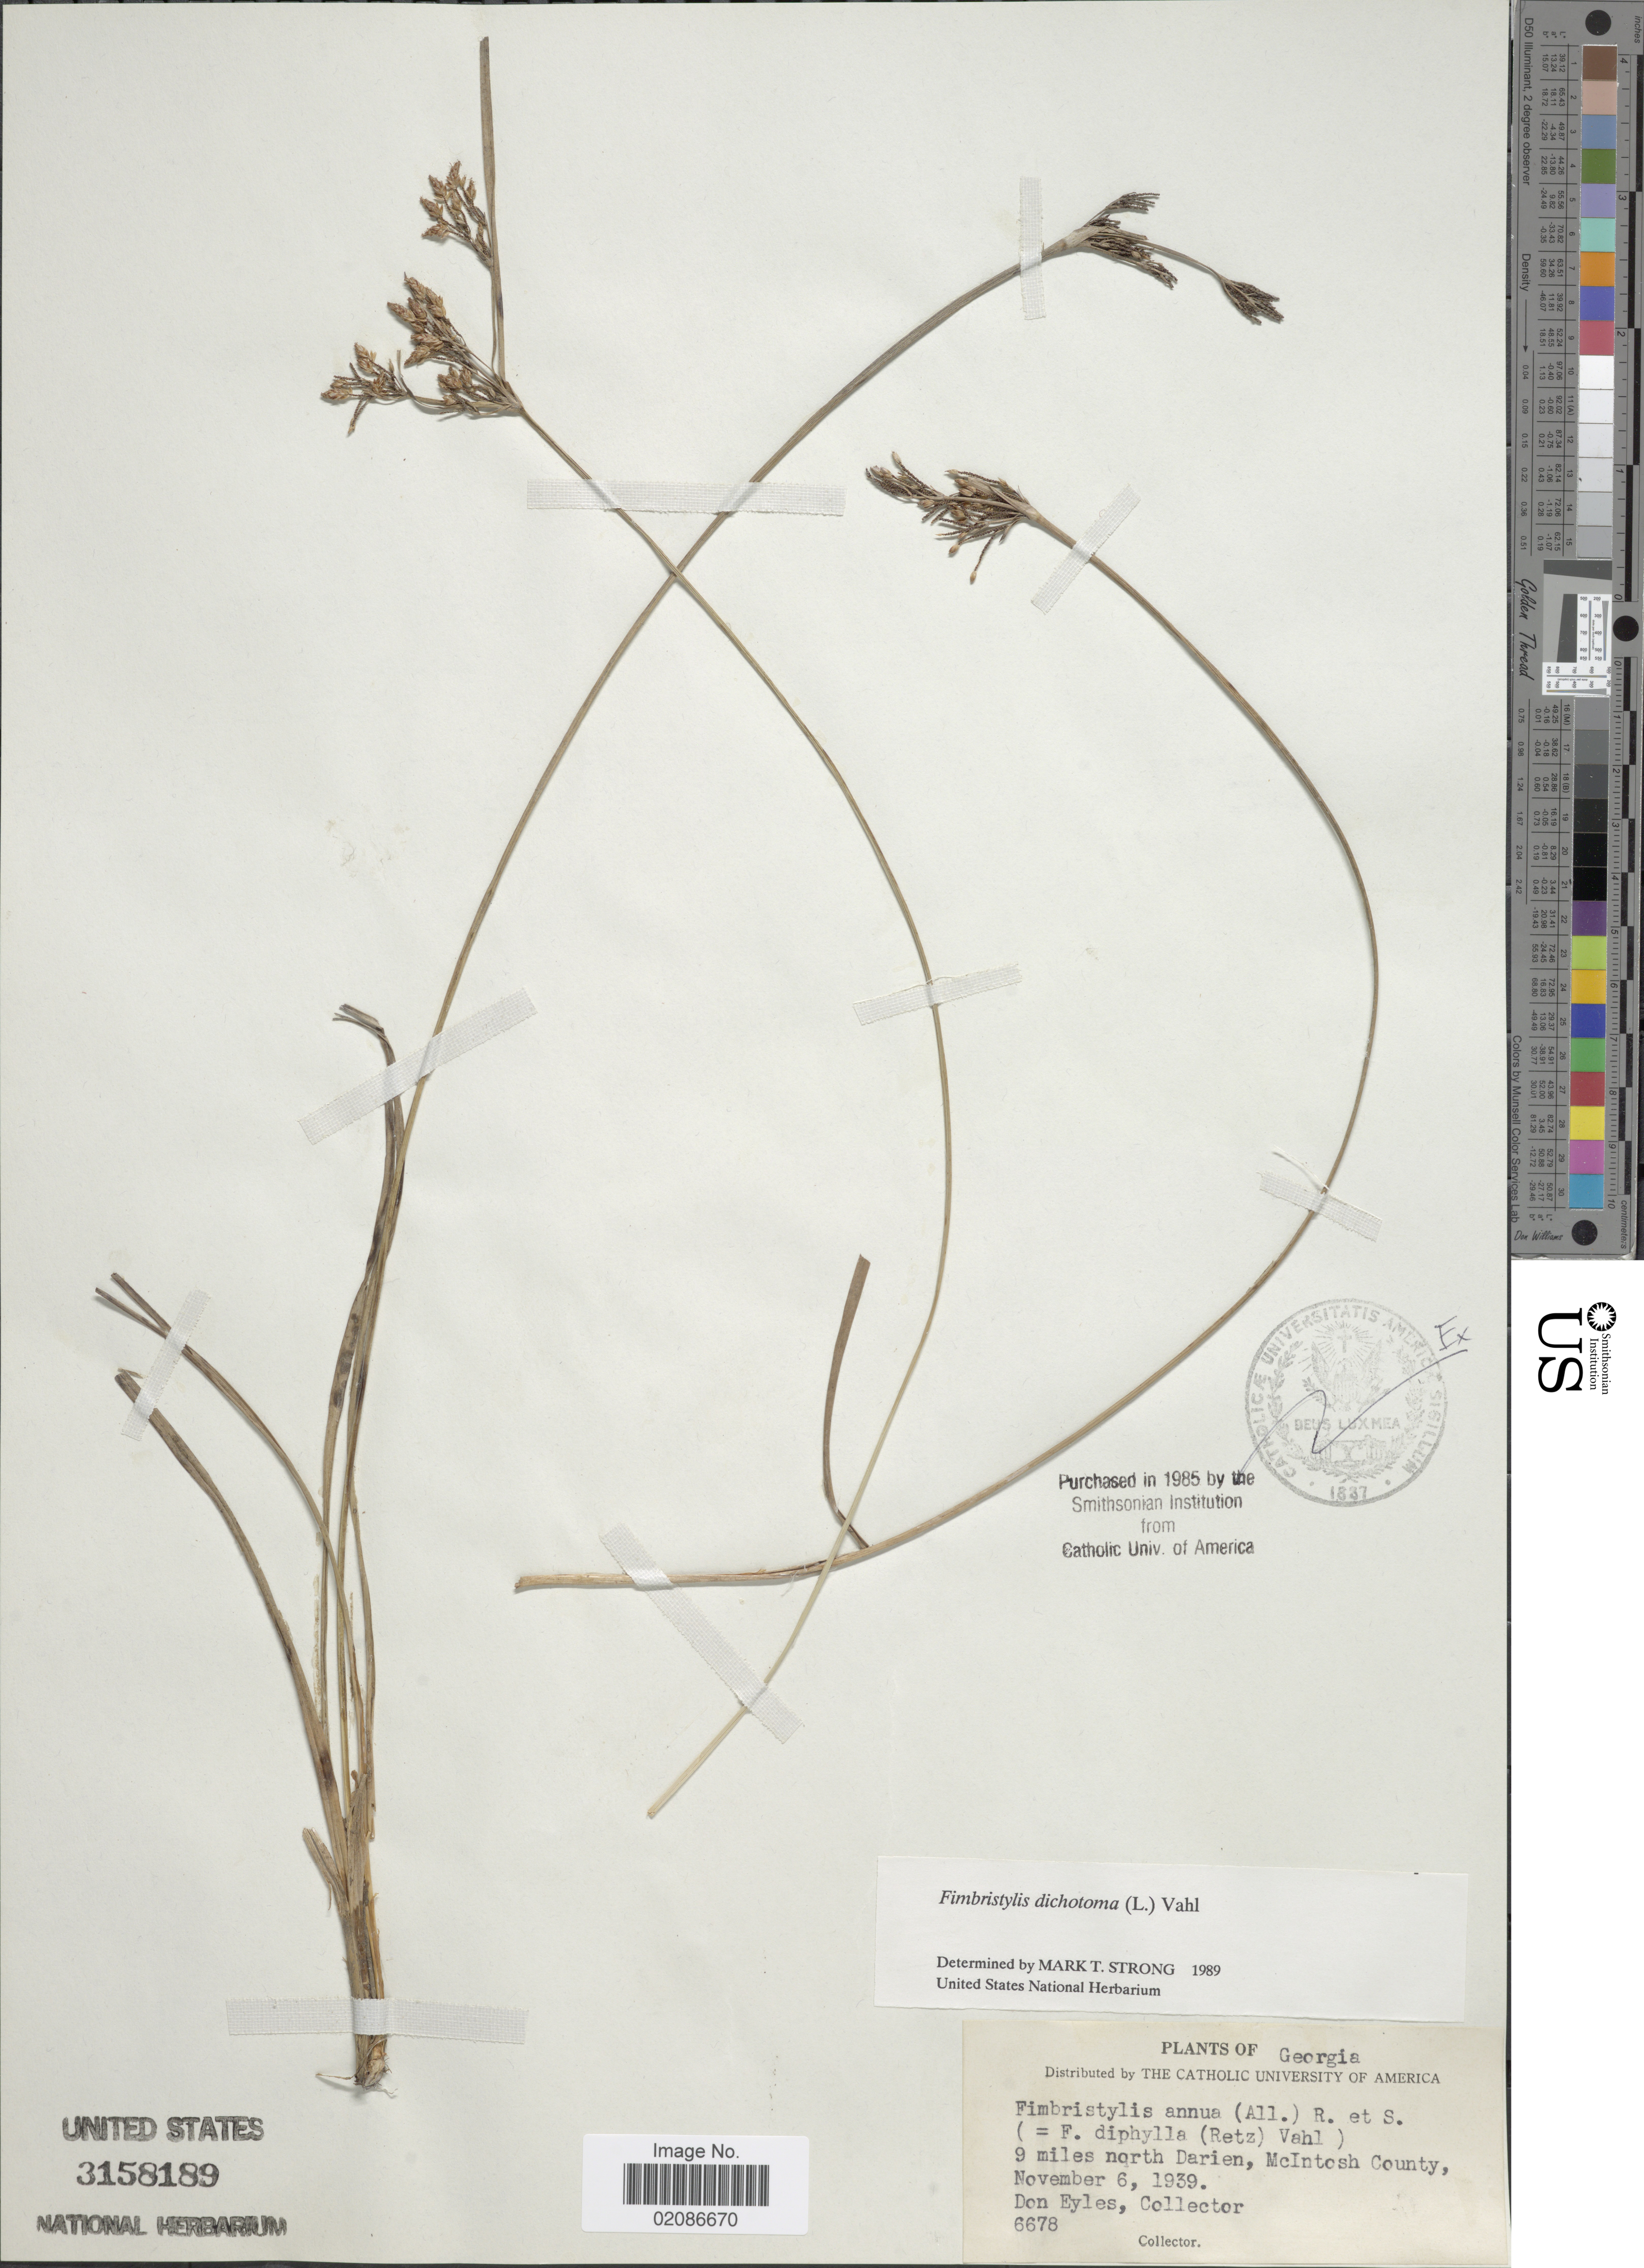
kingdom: Plantae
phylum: Tracheophyta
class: Liliopsida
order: Poales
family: Cyperaceae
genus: Fimbristylis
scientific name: Fimbristylis dichotoma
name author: (L.) Vahl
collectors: D. Eyles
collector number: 6678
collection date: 1939-11-06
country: United States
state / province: Georgia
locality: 9 miles north of Darien, McIntosh County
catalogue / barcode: US 3158189